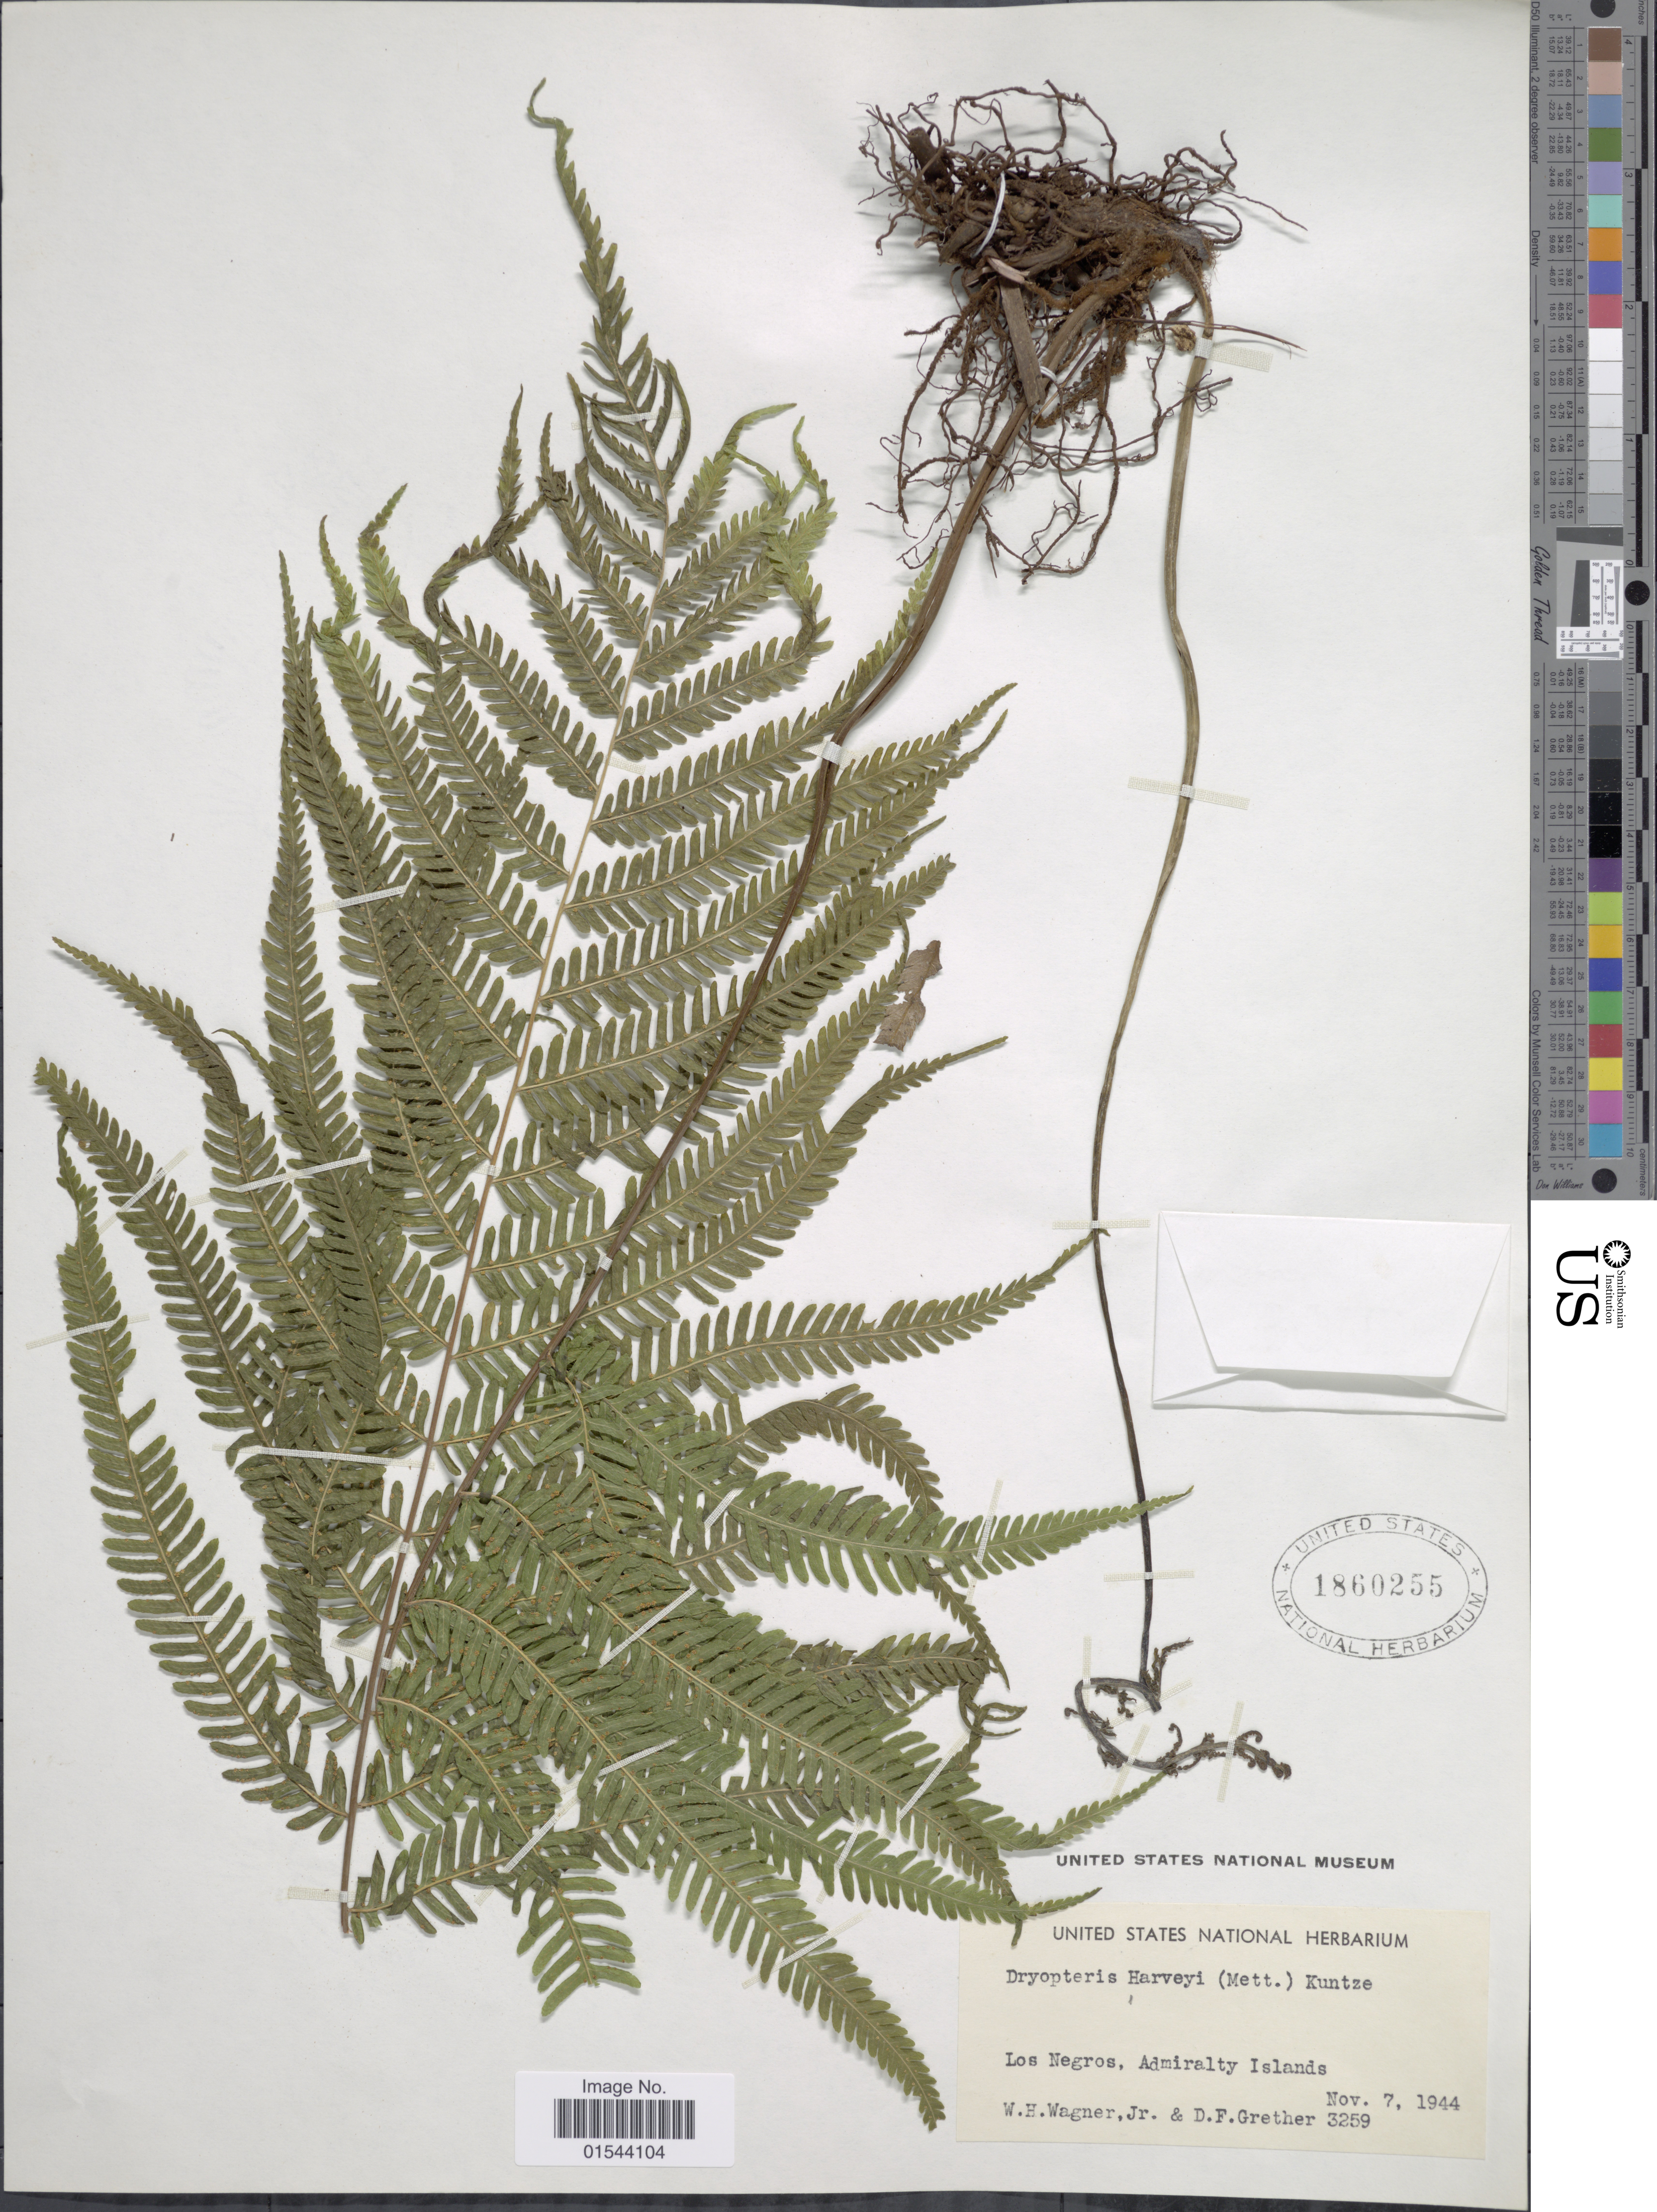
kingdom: Plantae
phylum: Tracheophyta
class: Polypodiopsida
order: Polypodiales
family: Thelypteridaceae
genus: Christella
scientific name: Christella harveyi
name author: (Mett.) Holttum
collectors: W. H. Wagner & D. F. Grether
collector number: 3259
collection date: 1944-11-07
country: Papua New Guinea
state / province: Manus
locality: Los Negros, Admiralty Islands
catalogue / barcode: US 1860255